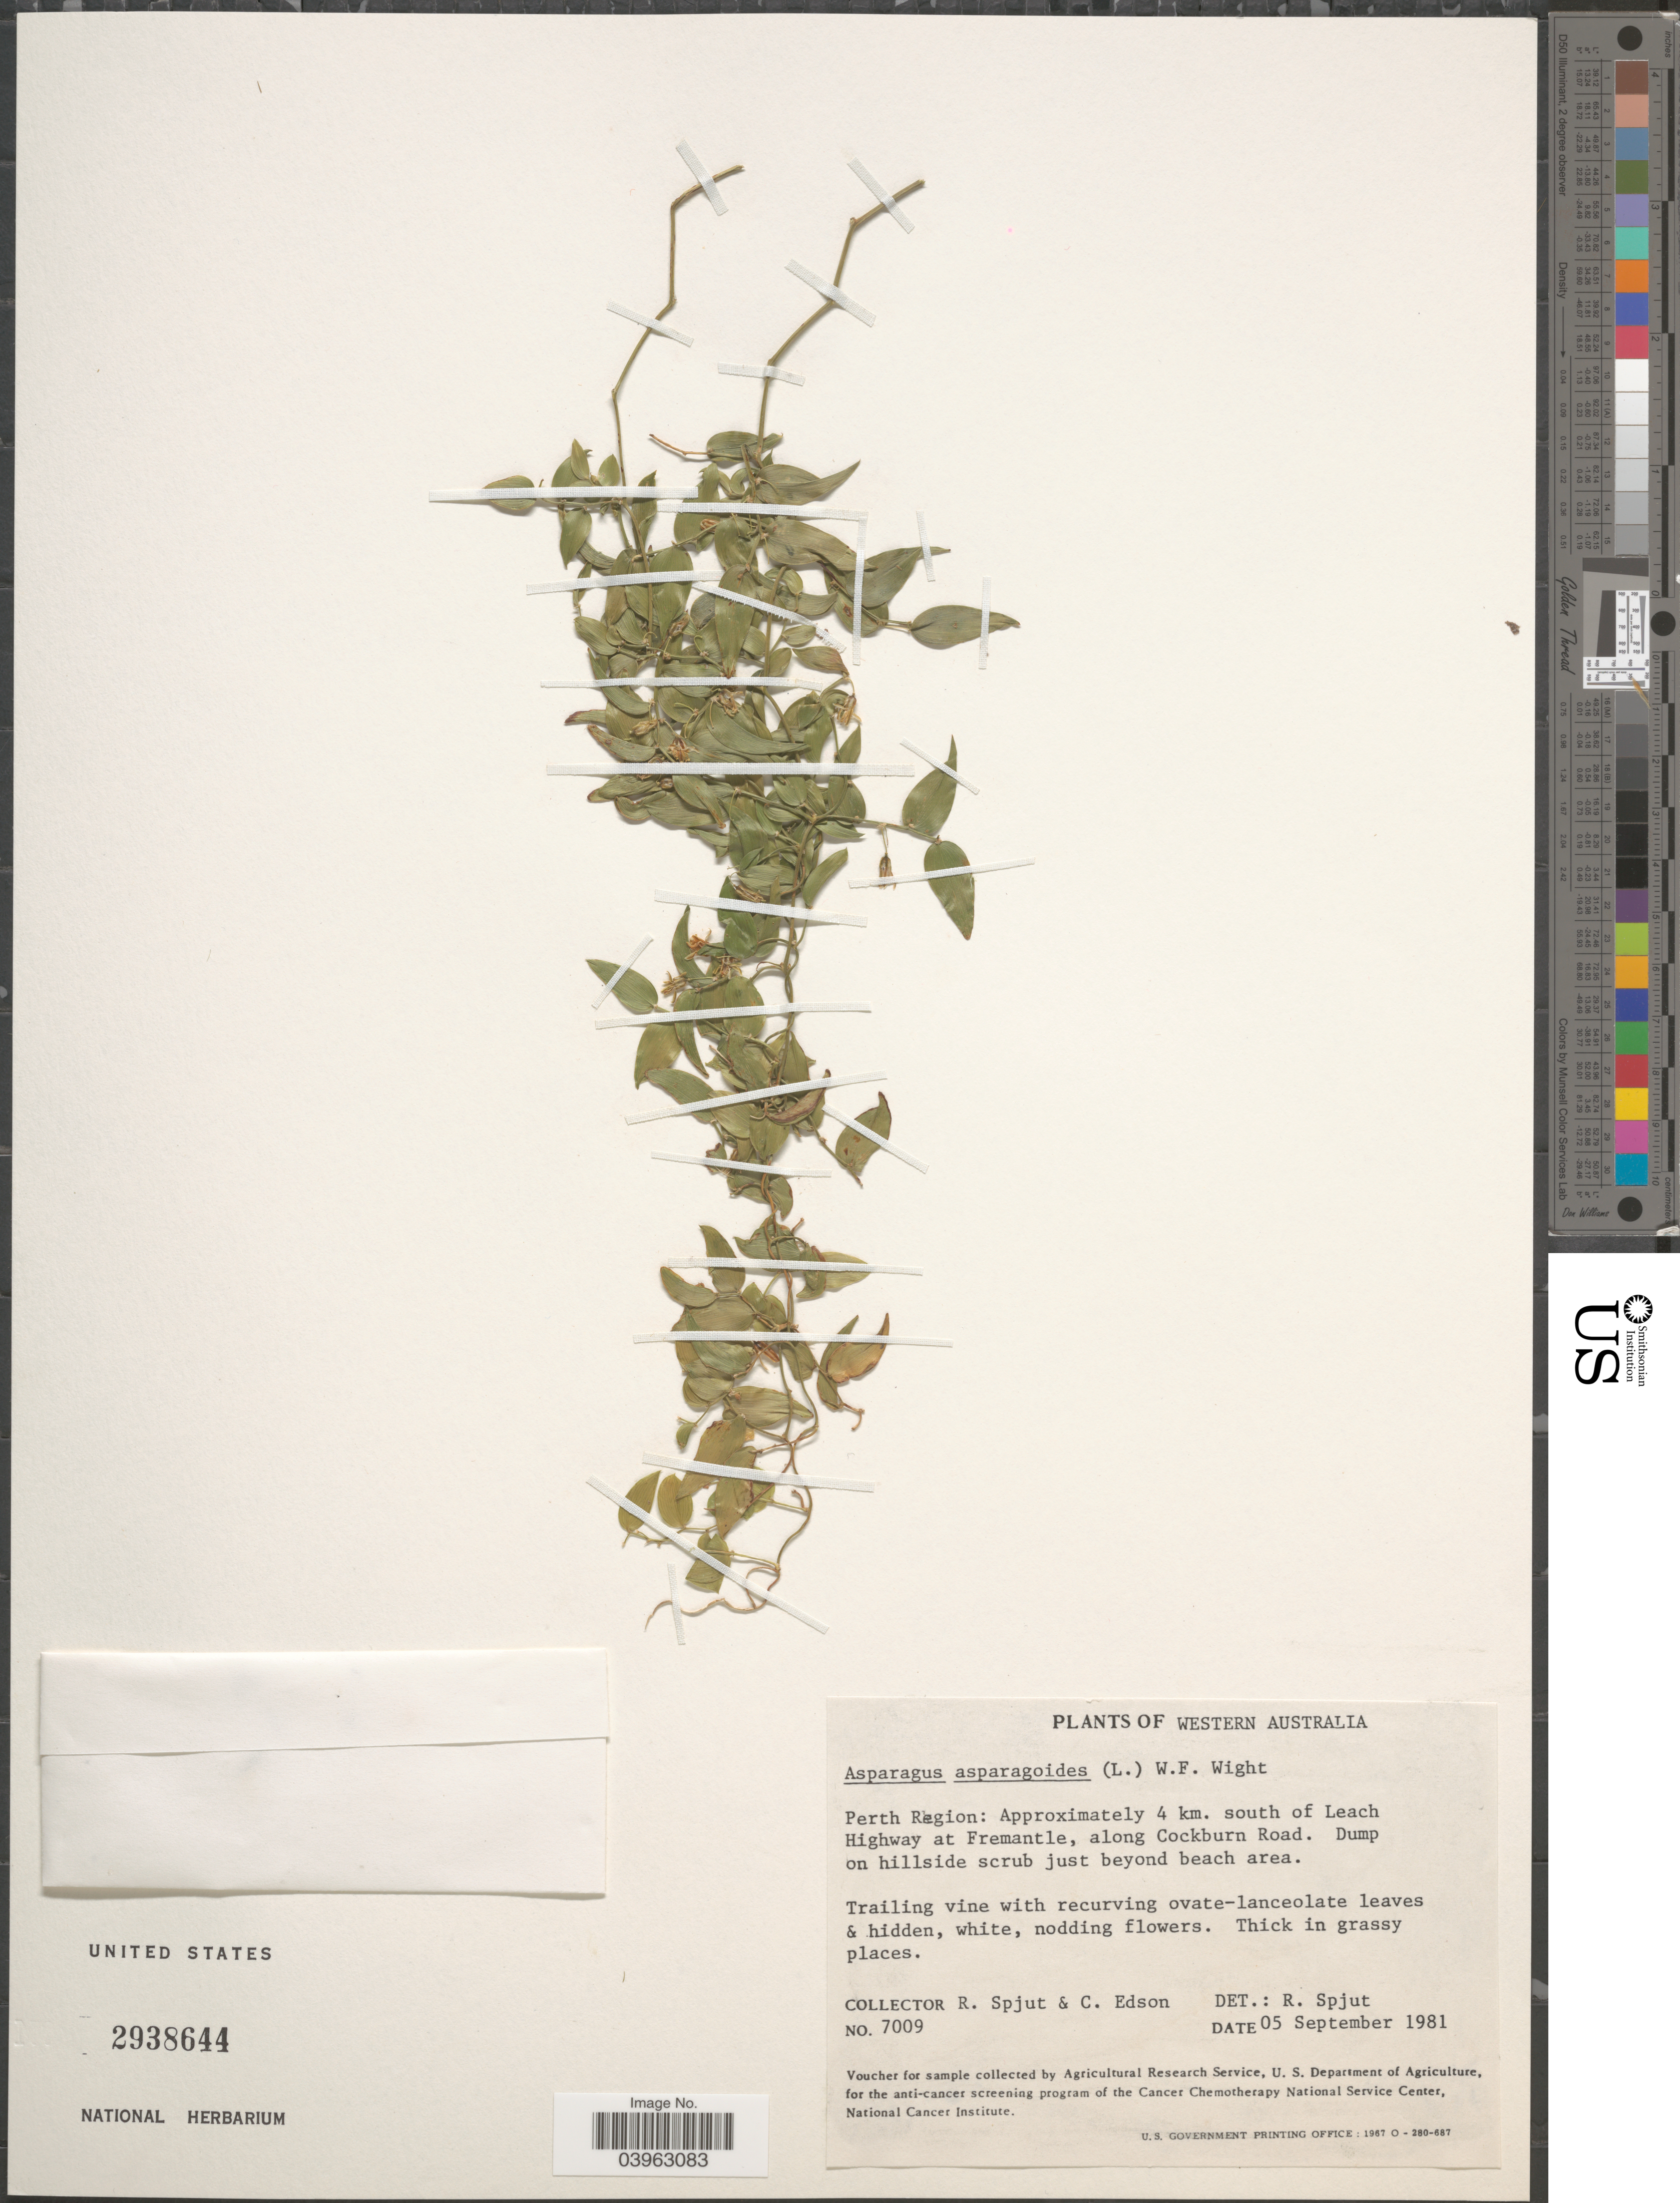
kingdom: Plantae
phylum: Tracheophyta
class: Liliopsida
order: Asparagales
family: Asparagaceae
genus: Asparagus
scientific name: Asparagus asparagoides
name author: (L.) Druce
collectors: R. Spjut & C. Edson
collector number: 7009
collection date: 1981-09-05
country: Australia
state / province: Western Australia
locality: Perth Region: Approximately 4 km. south of Leach Highway at Fremantle, along Cockburn Road.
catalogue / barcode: US 2938644